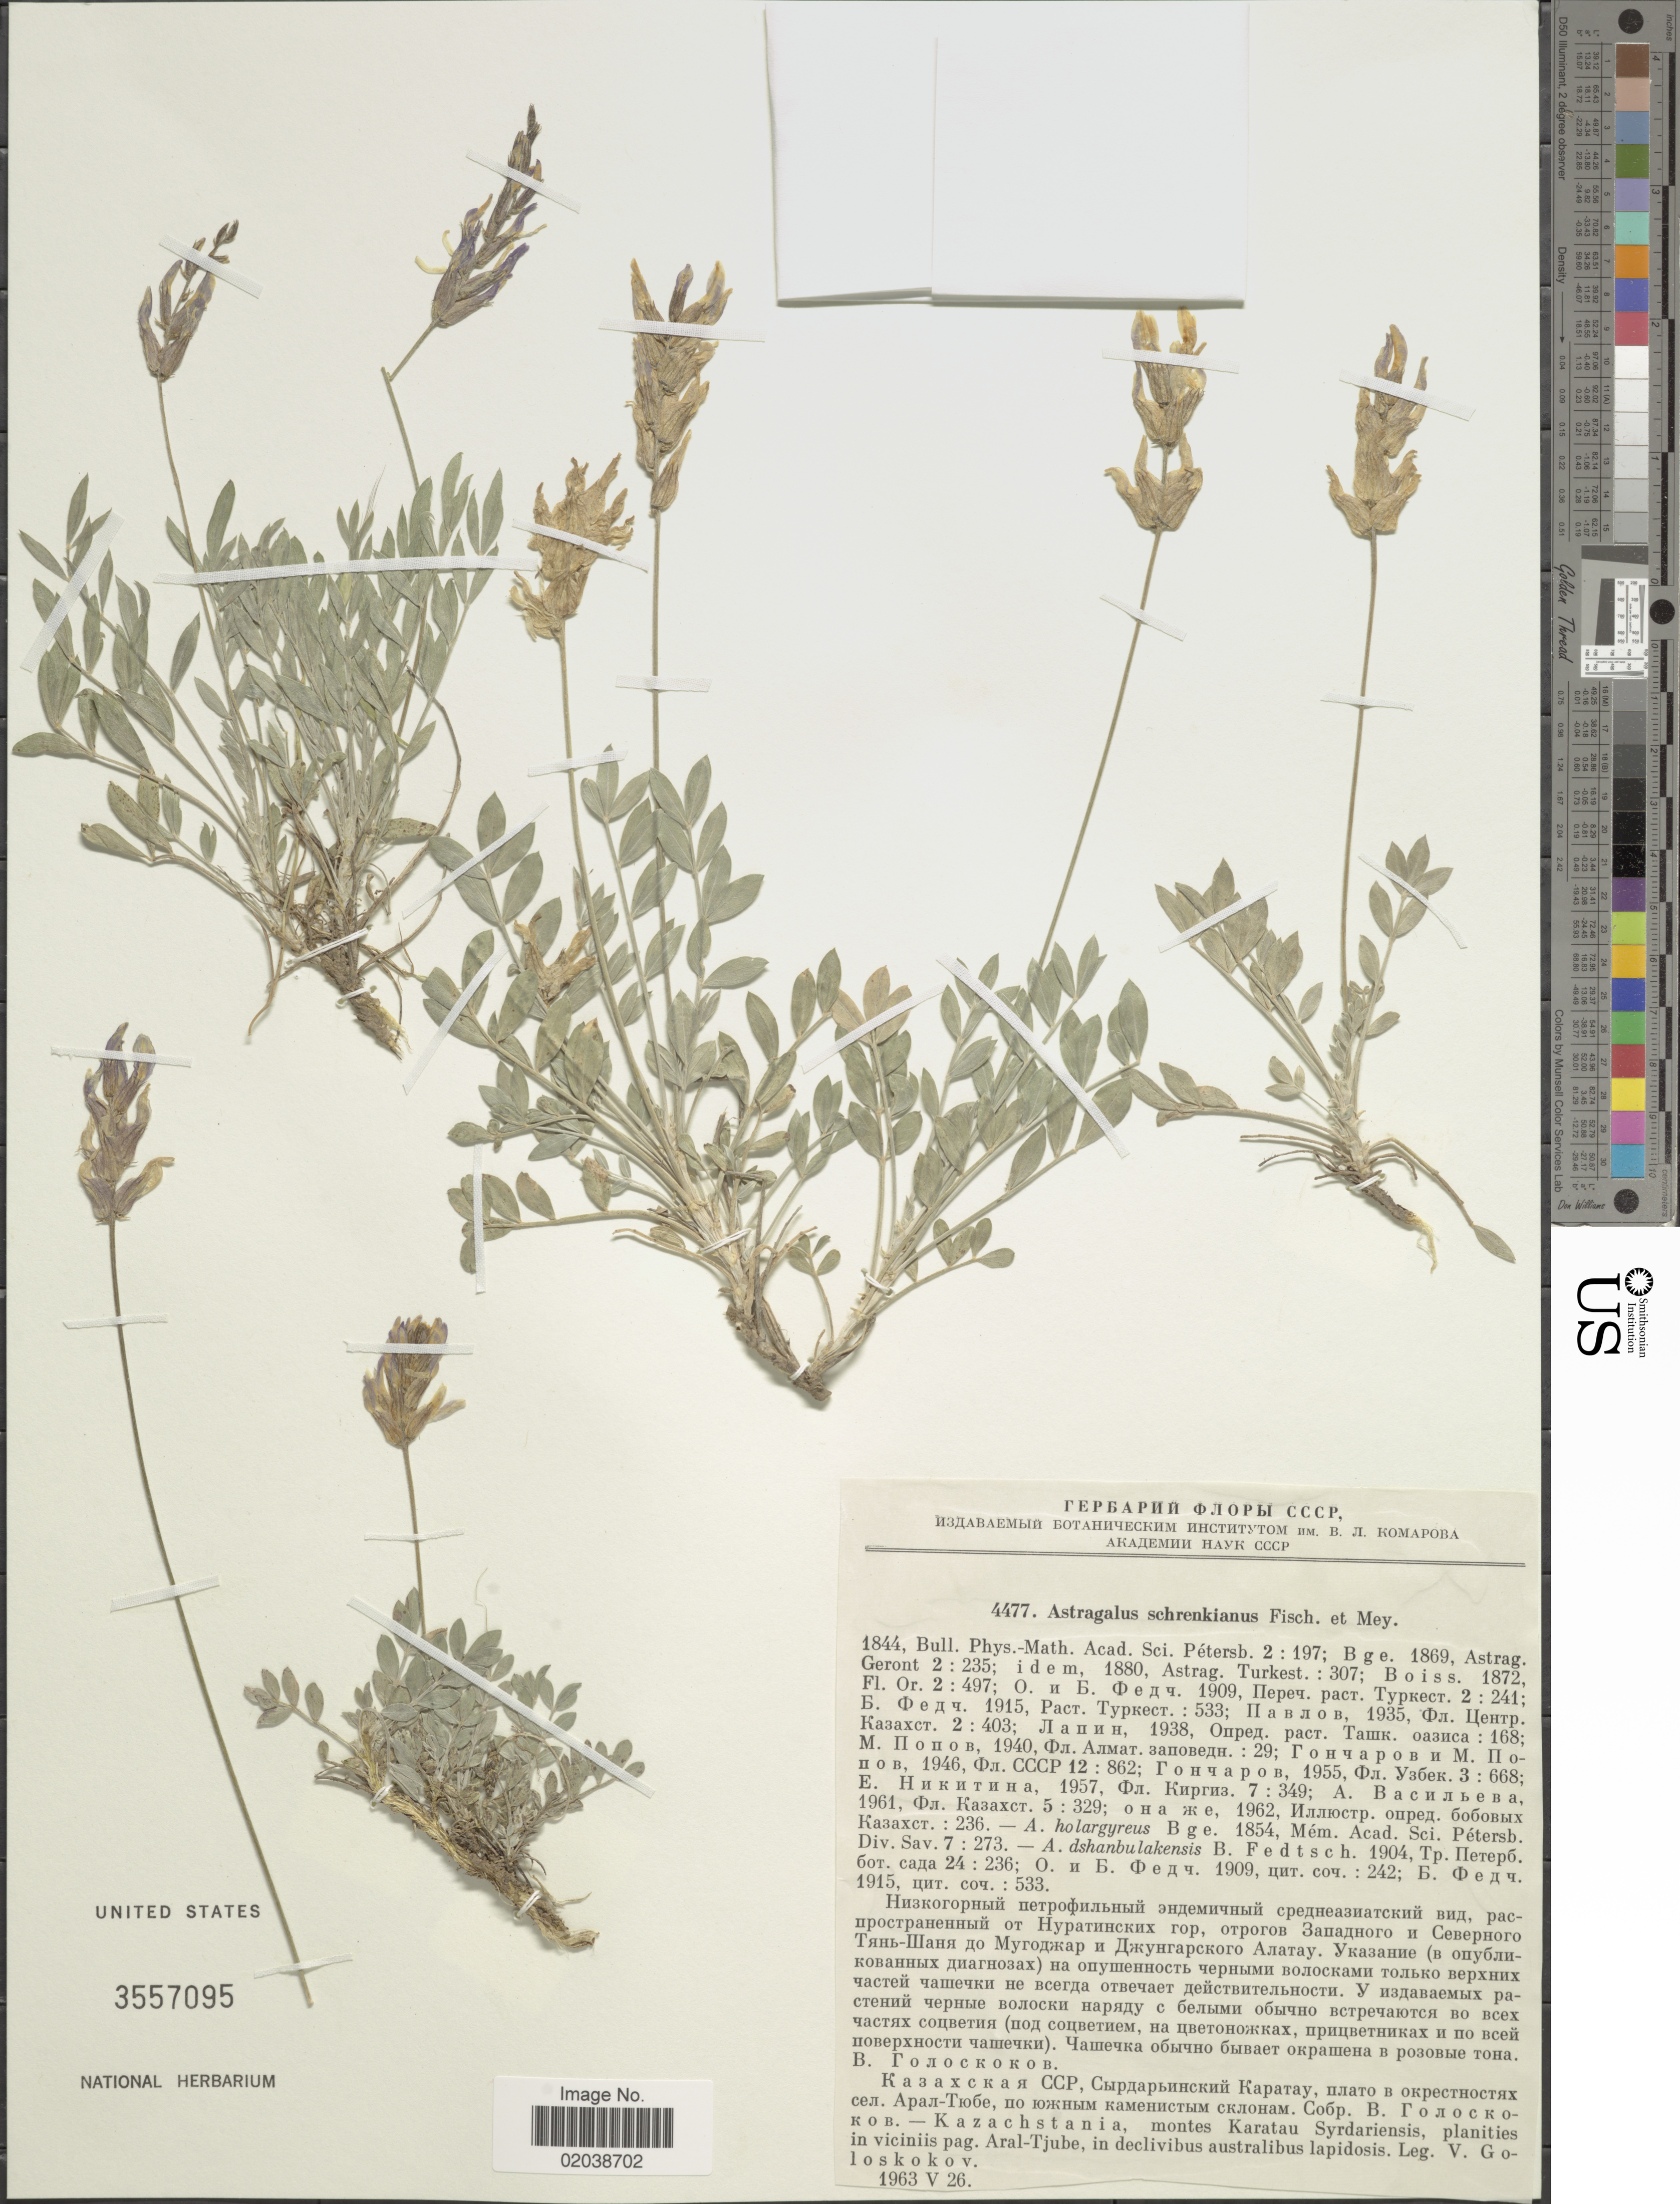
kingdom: Plantae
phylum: Tracheophyta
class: Magnoliopsida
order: Fabales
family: Fabaceae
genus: Astragalus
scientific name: Astragalus schrenkianus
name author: Fisch. & C.A. Mey. ex Schrenk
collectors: V. P. Goloskokov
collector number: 4477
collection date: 1963-05-26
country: Kazakhstan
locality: Montes Karatau Syrdariensis Syrdariensis, planities in viciniis pag, in declivibus australis lapidosis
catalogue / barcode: US 3557095